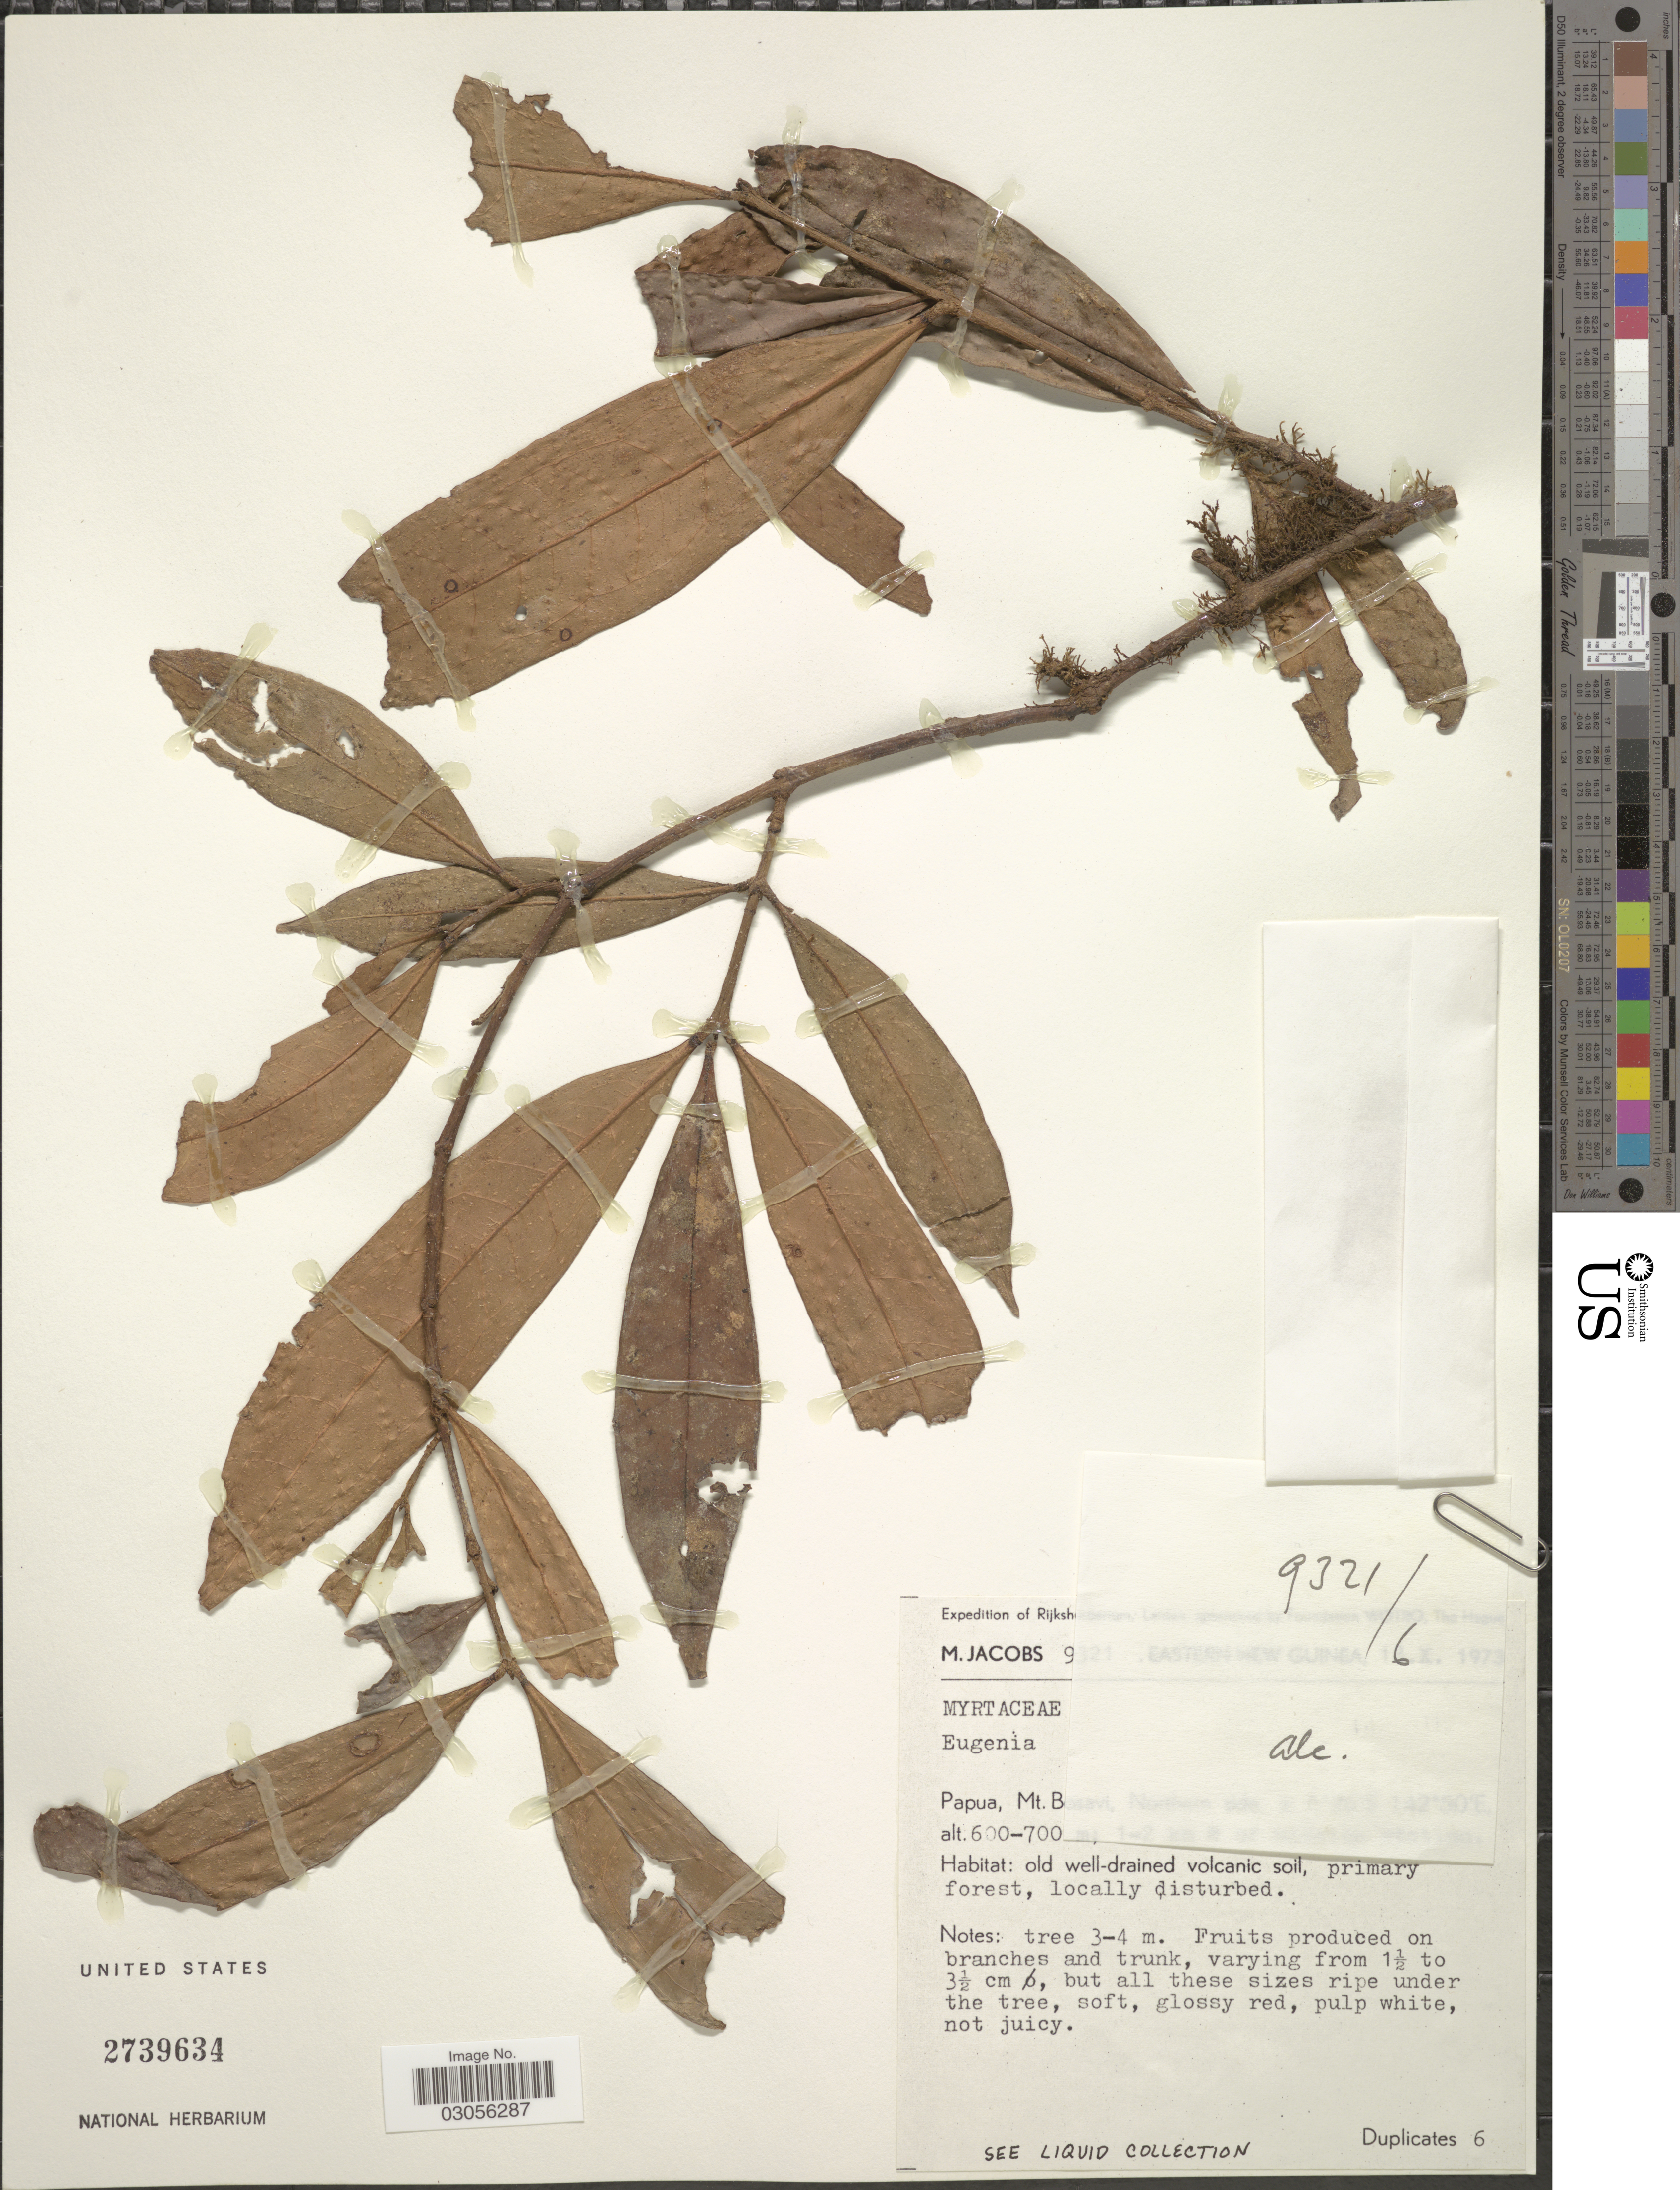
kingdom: Plantae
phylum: Tracheophyta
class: Magnoliopsida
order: Myrtales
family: Myrtaceae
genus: Syzygium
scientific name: Syzygium sp.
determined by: Strong, M. T., (US), Smithsonian Institution - National Museum of Natural History (UNITED STATES)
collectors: M. Jacobs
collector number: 9*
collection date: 1973-10-13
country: Papua New Guinea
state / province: Northern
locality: Eastern New Guinea. Papua, Mt. Bosavi, Northern side. N of mission station. [interpreted]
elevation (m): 600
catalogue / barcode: US 2739634